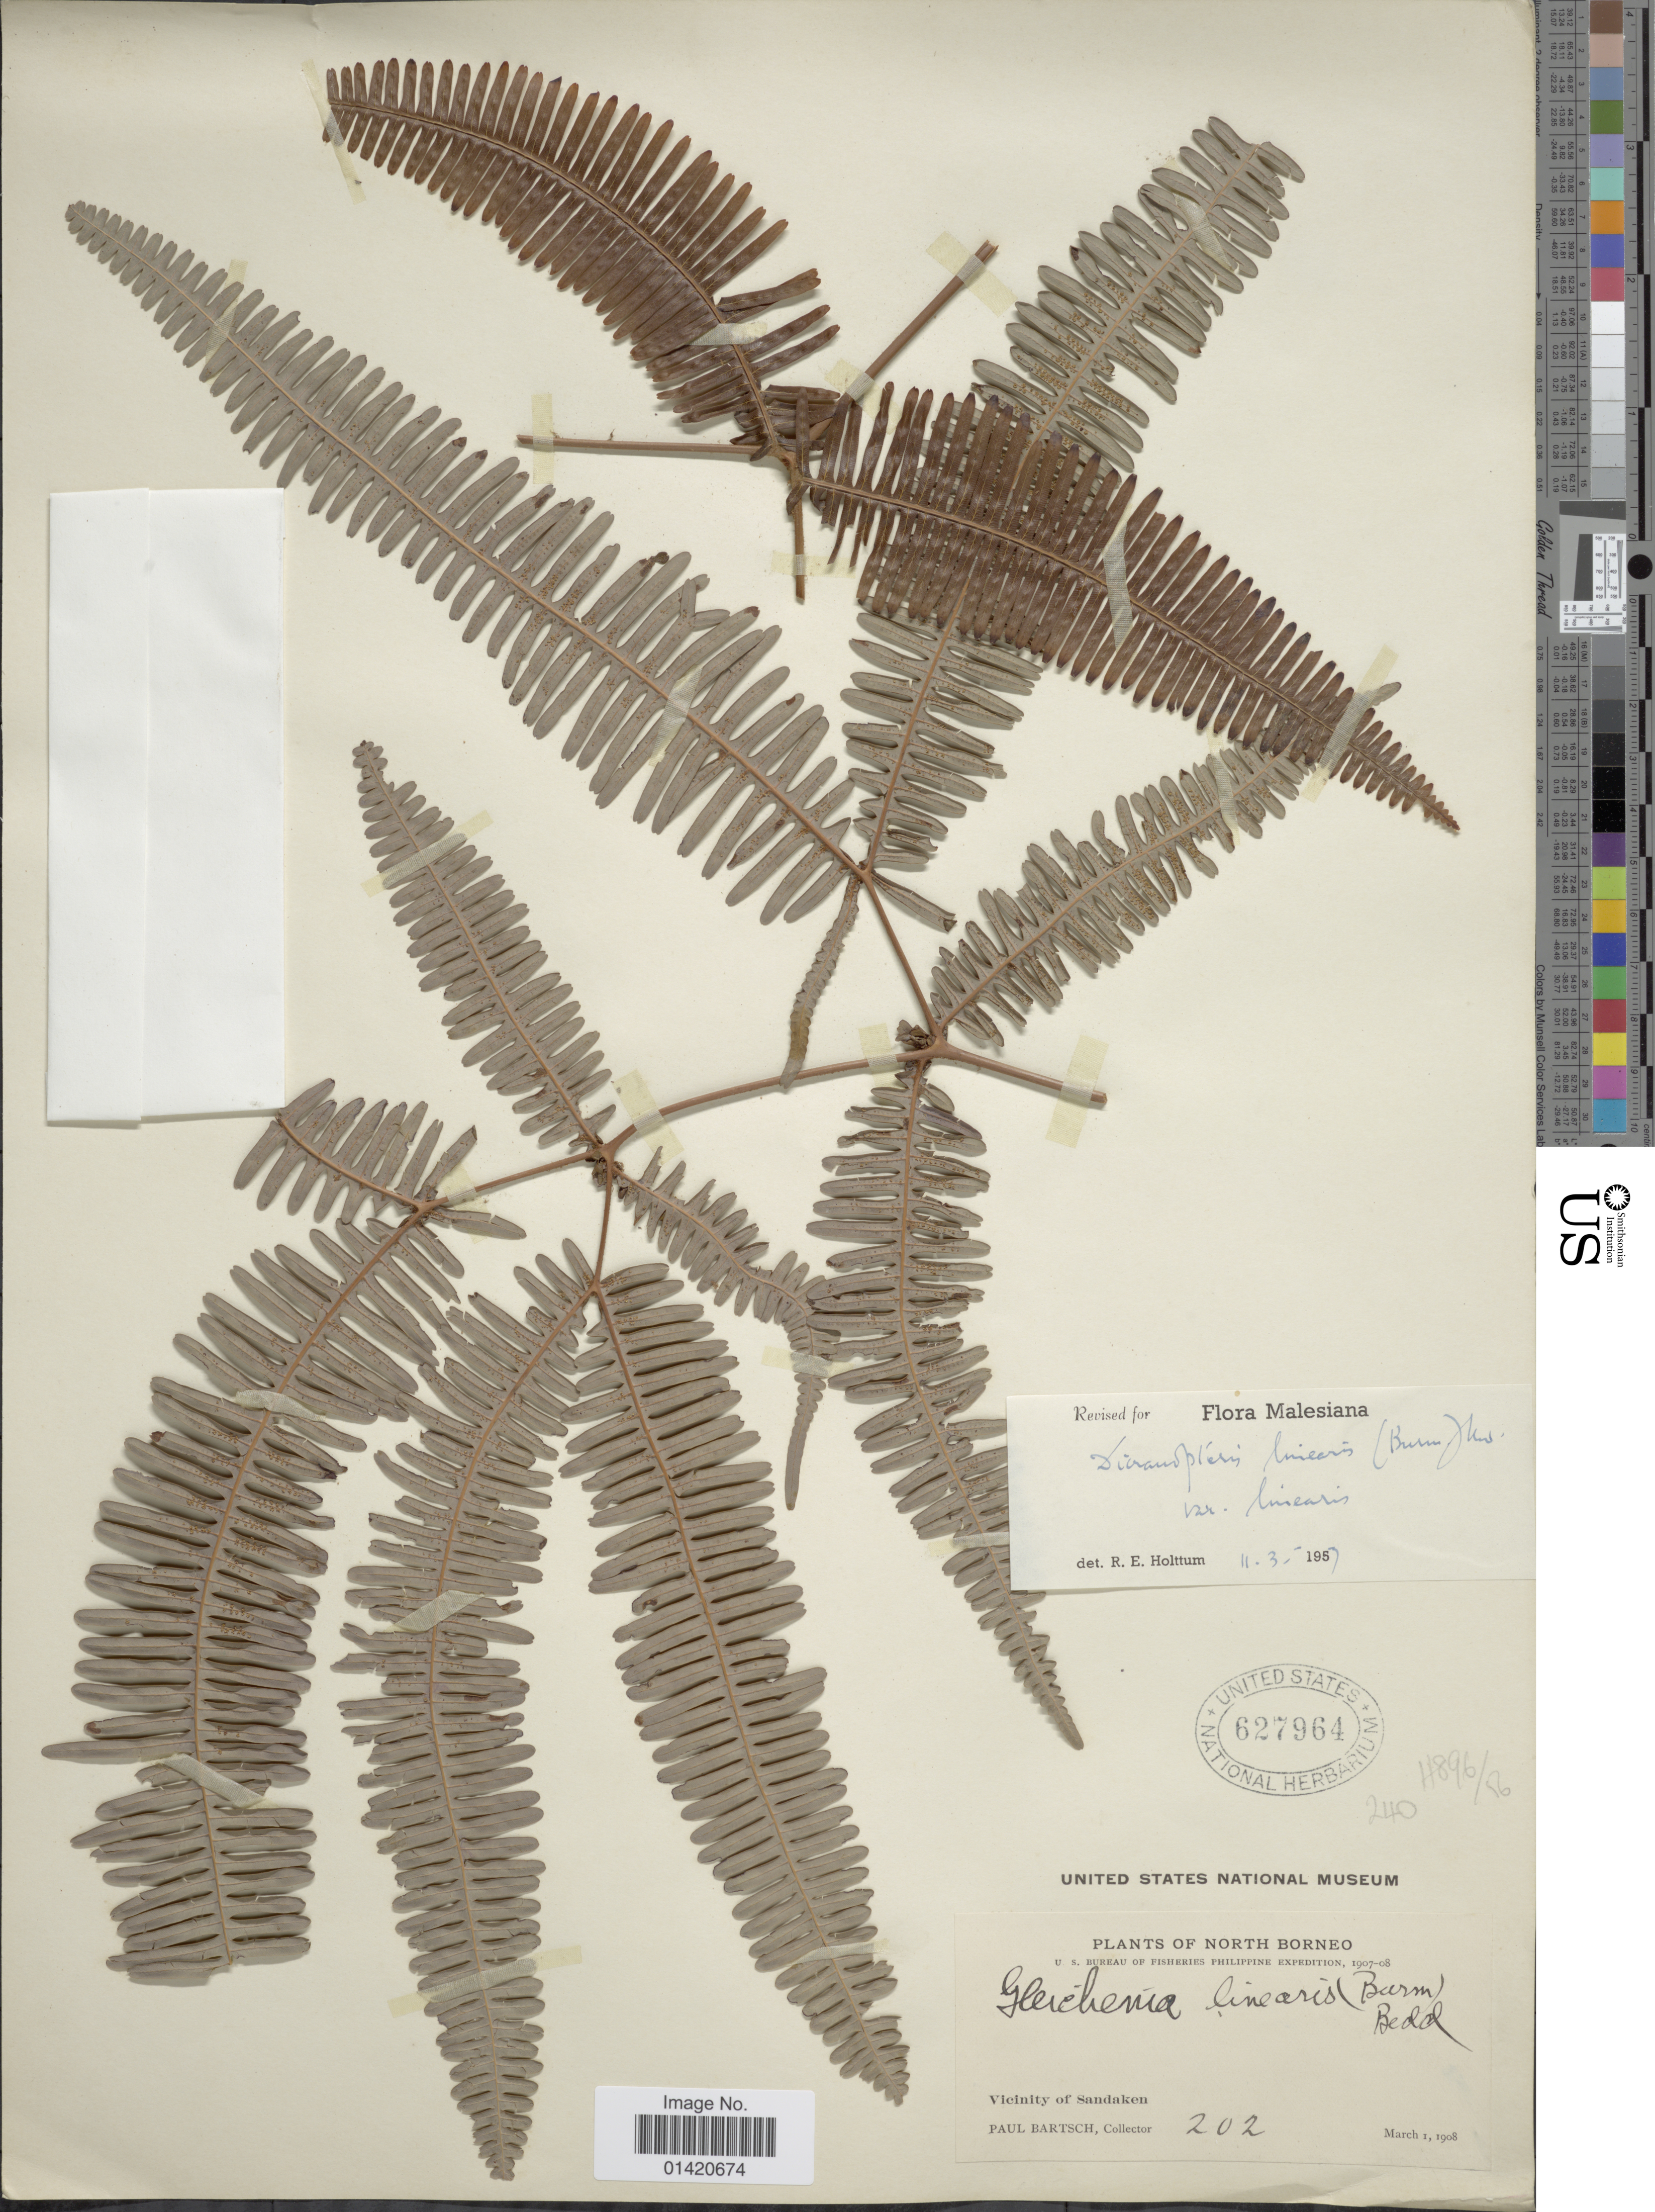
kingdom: Plantae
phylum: Tracheophyta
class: Polypodiopsida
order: Gleicheniales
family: Gleicheniaceae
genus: Dicranopteris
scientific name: Dicranopteris linearis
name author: (Burm. f.) Underw.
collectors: P. Bartsch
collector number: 202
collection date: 1908-03-01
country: Malaysia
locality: North Borneo, Vicinity of Sandaken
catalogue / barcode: US 627964